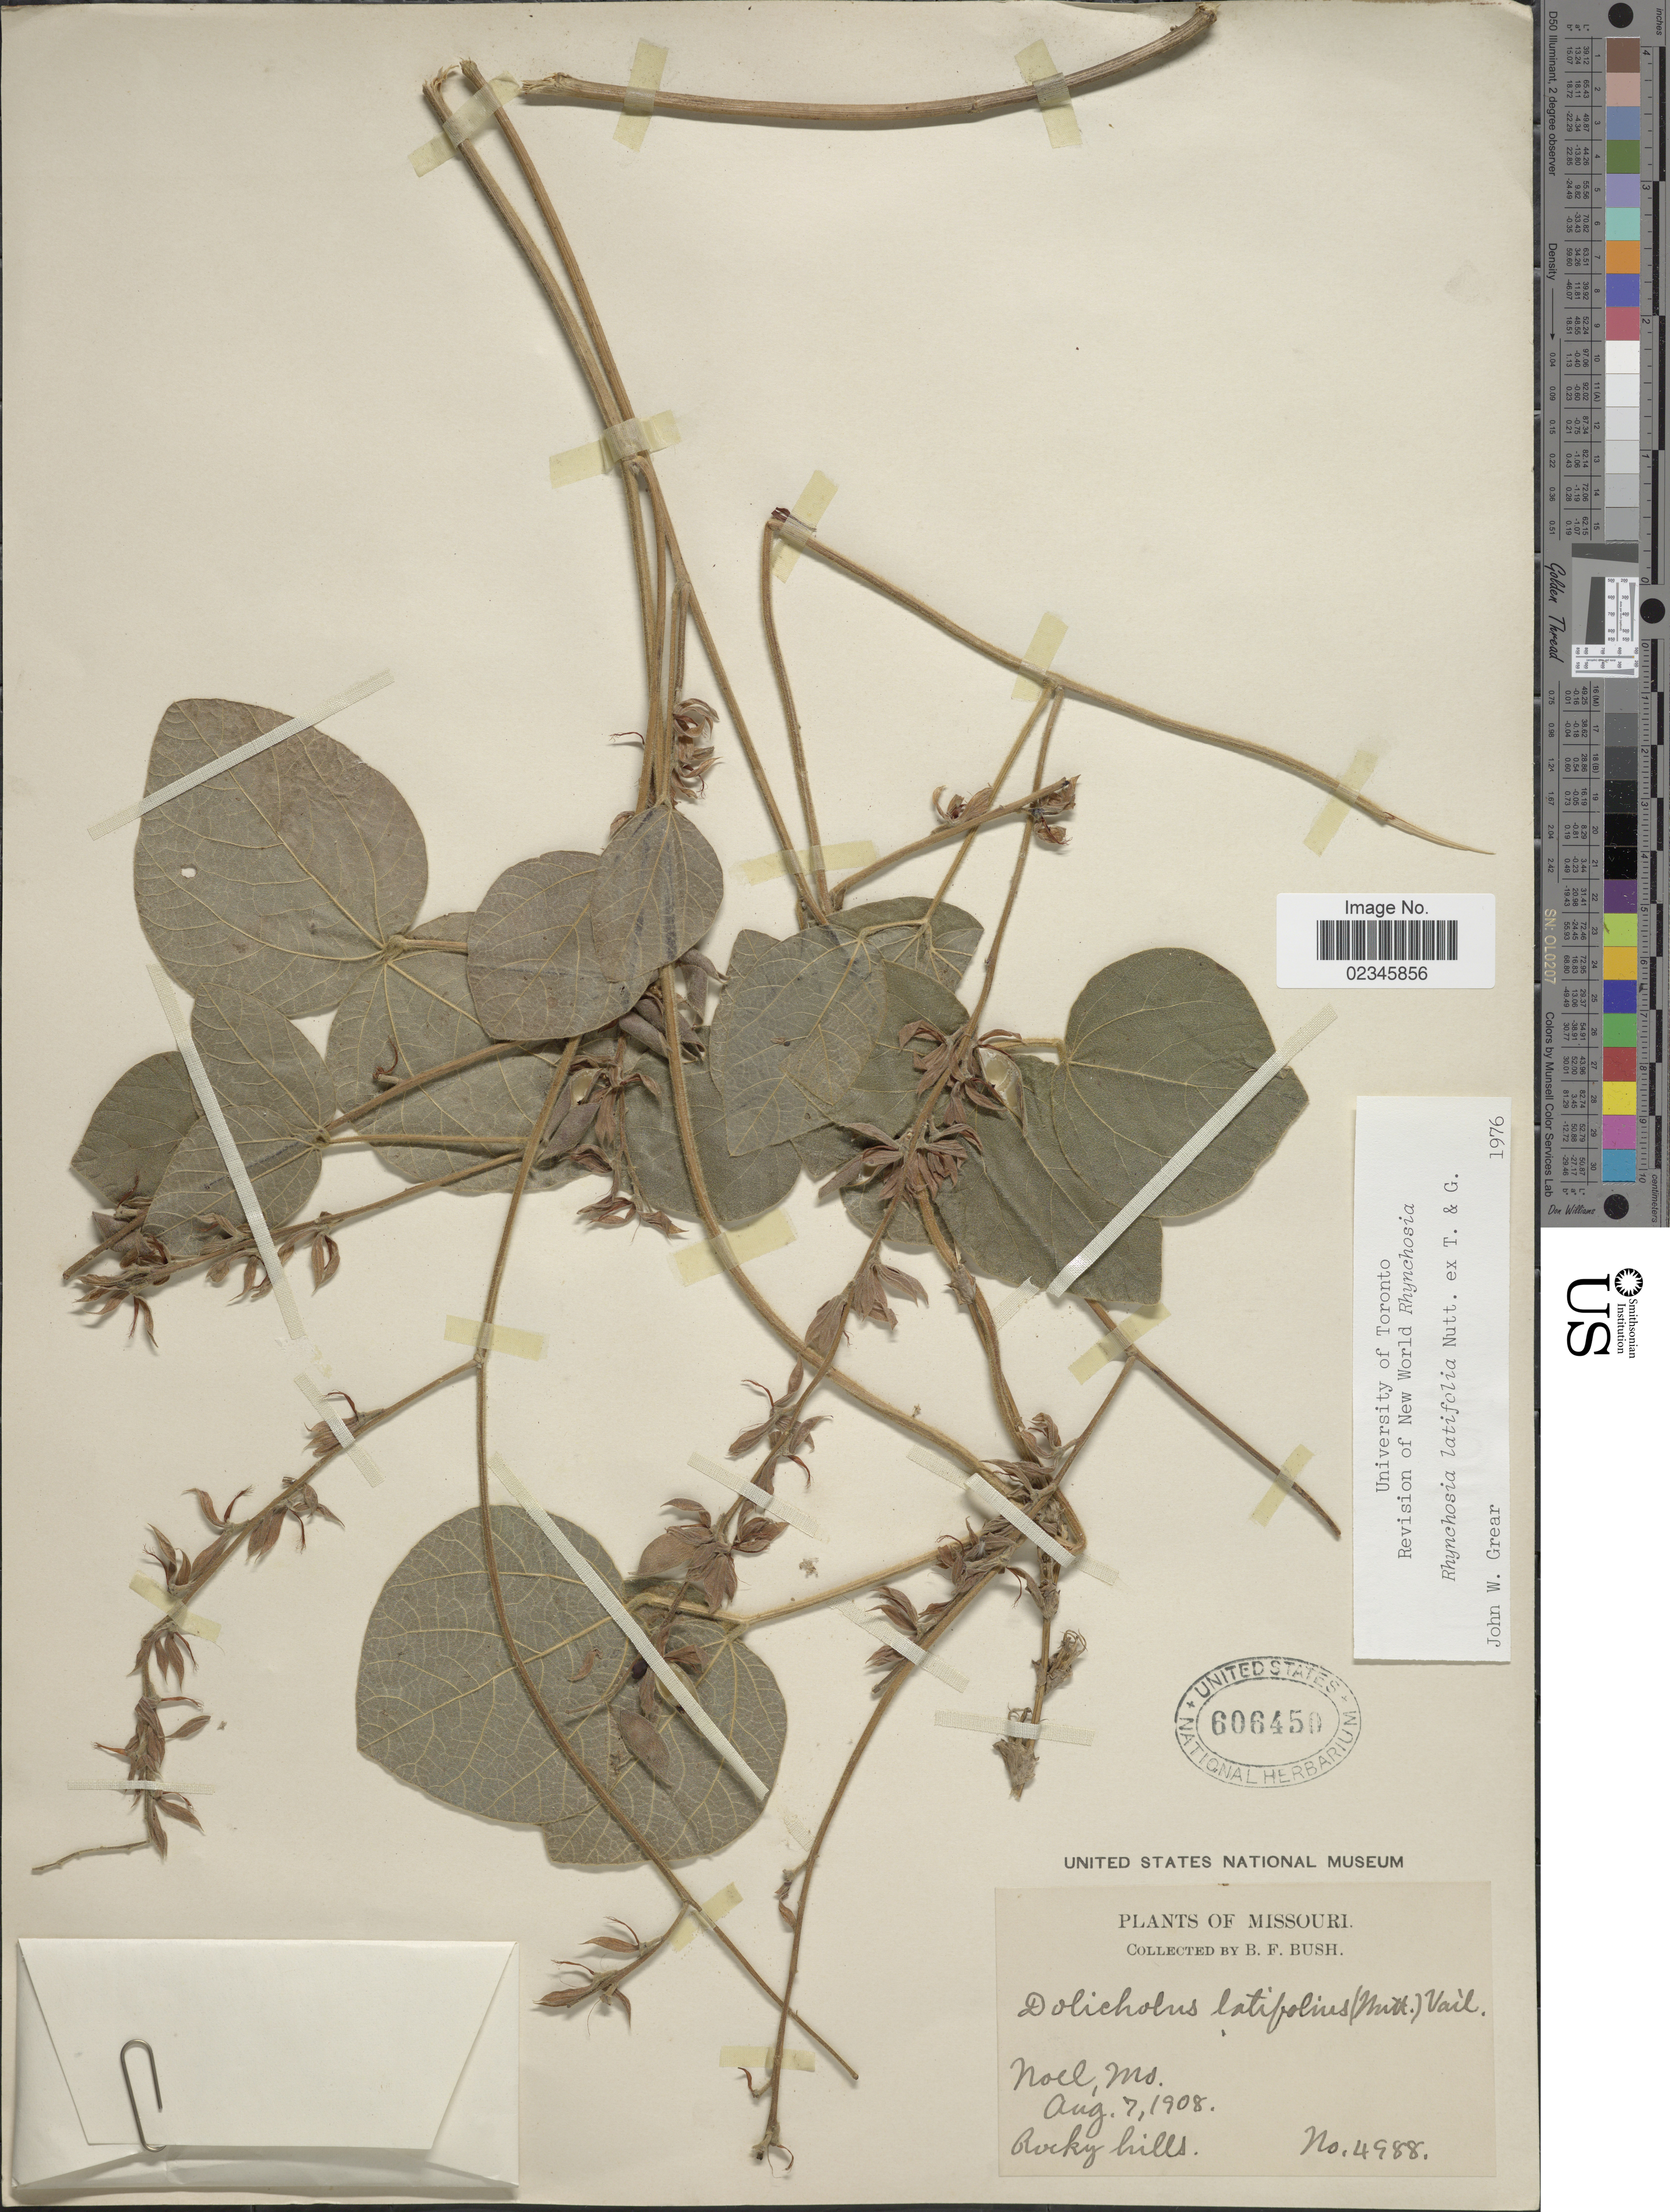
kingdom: Plantae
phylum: Tracheophyta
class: Magnoliopsida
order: Fabales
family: Fabaceae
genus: Rhynchosia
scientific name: Rhynchosia latifolia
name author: Nutt. ex Torr. & A. Gray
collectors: B. F. Bush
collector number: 4988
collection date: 1908-08-07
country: United States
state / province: Missouri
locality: Noel, rocky hills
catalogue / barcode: US 606450